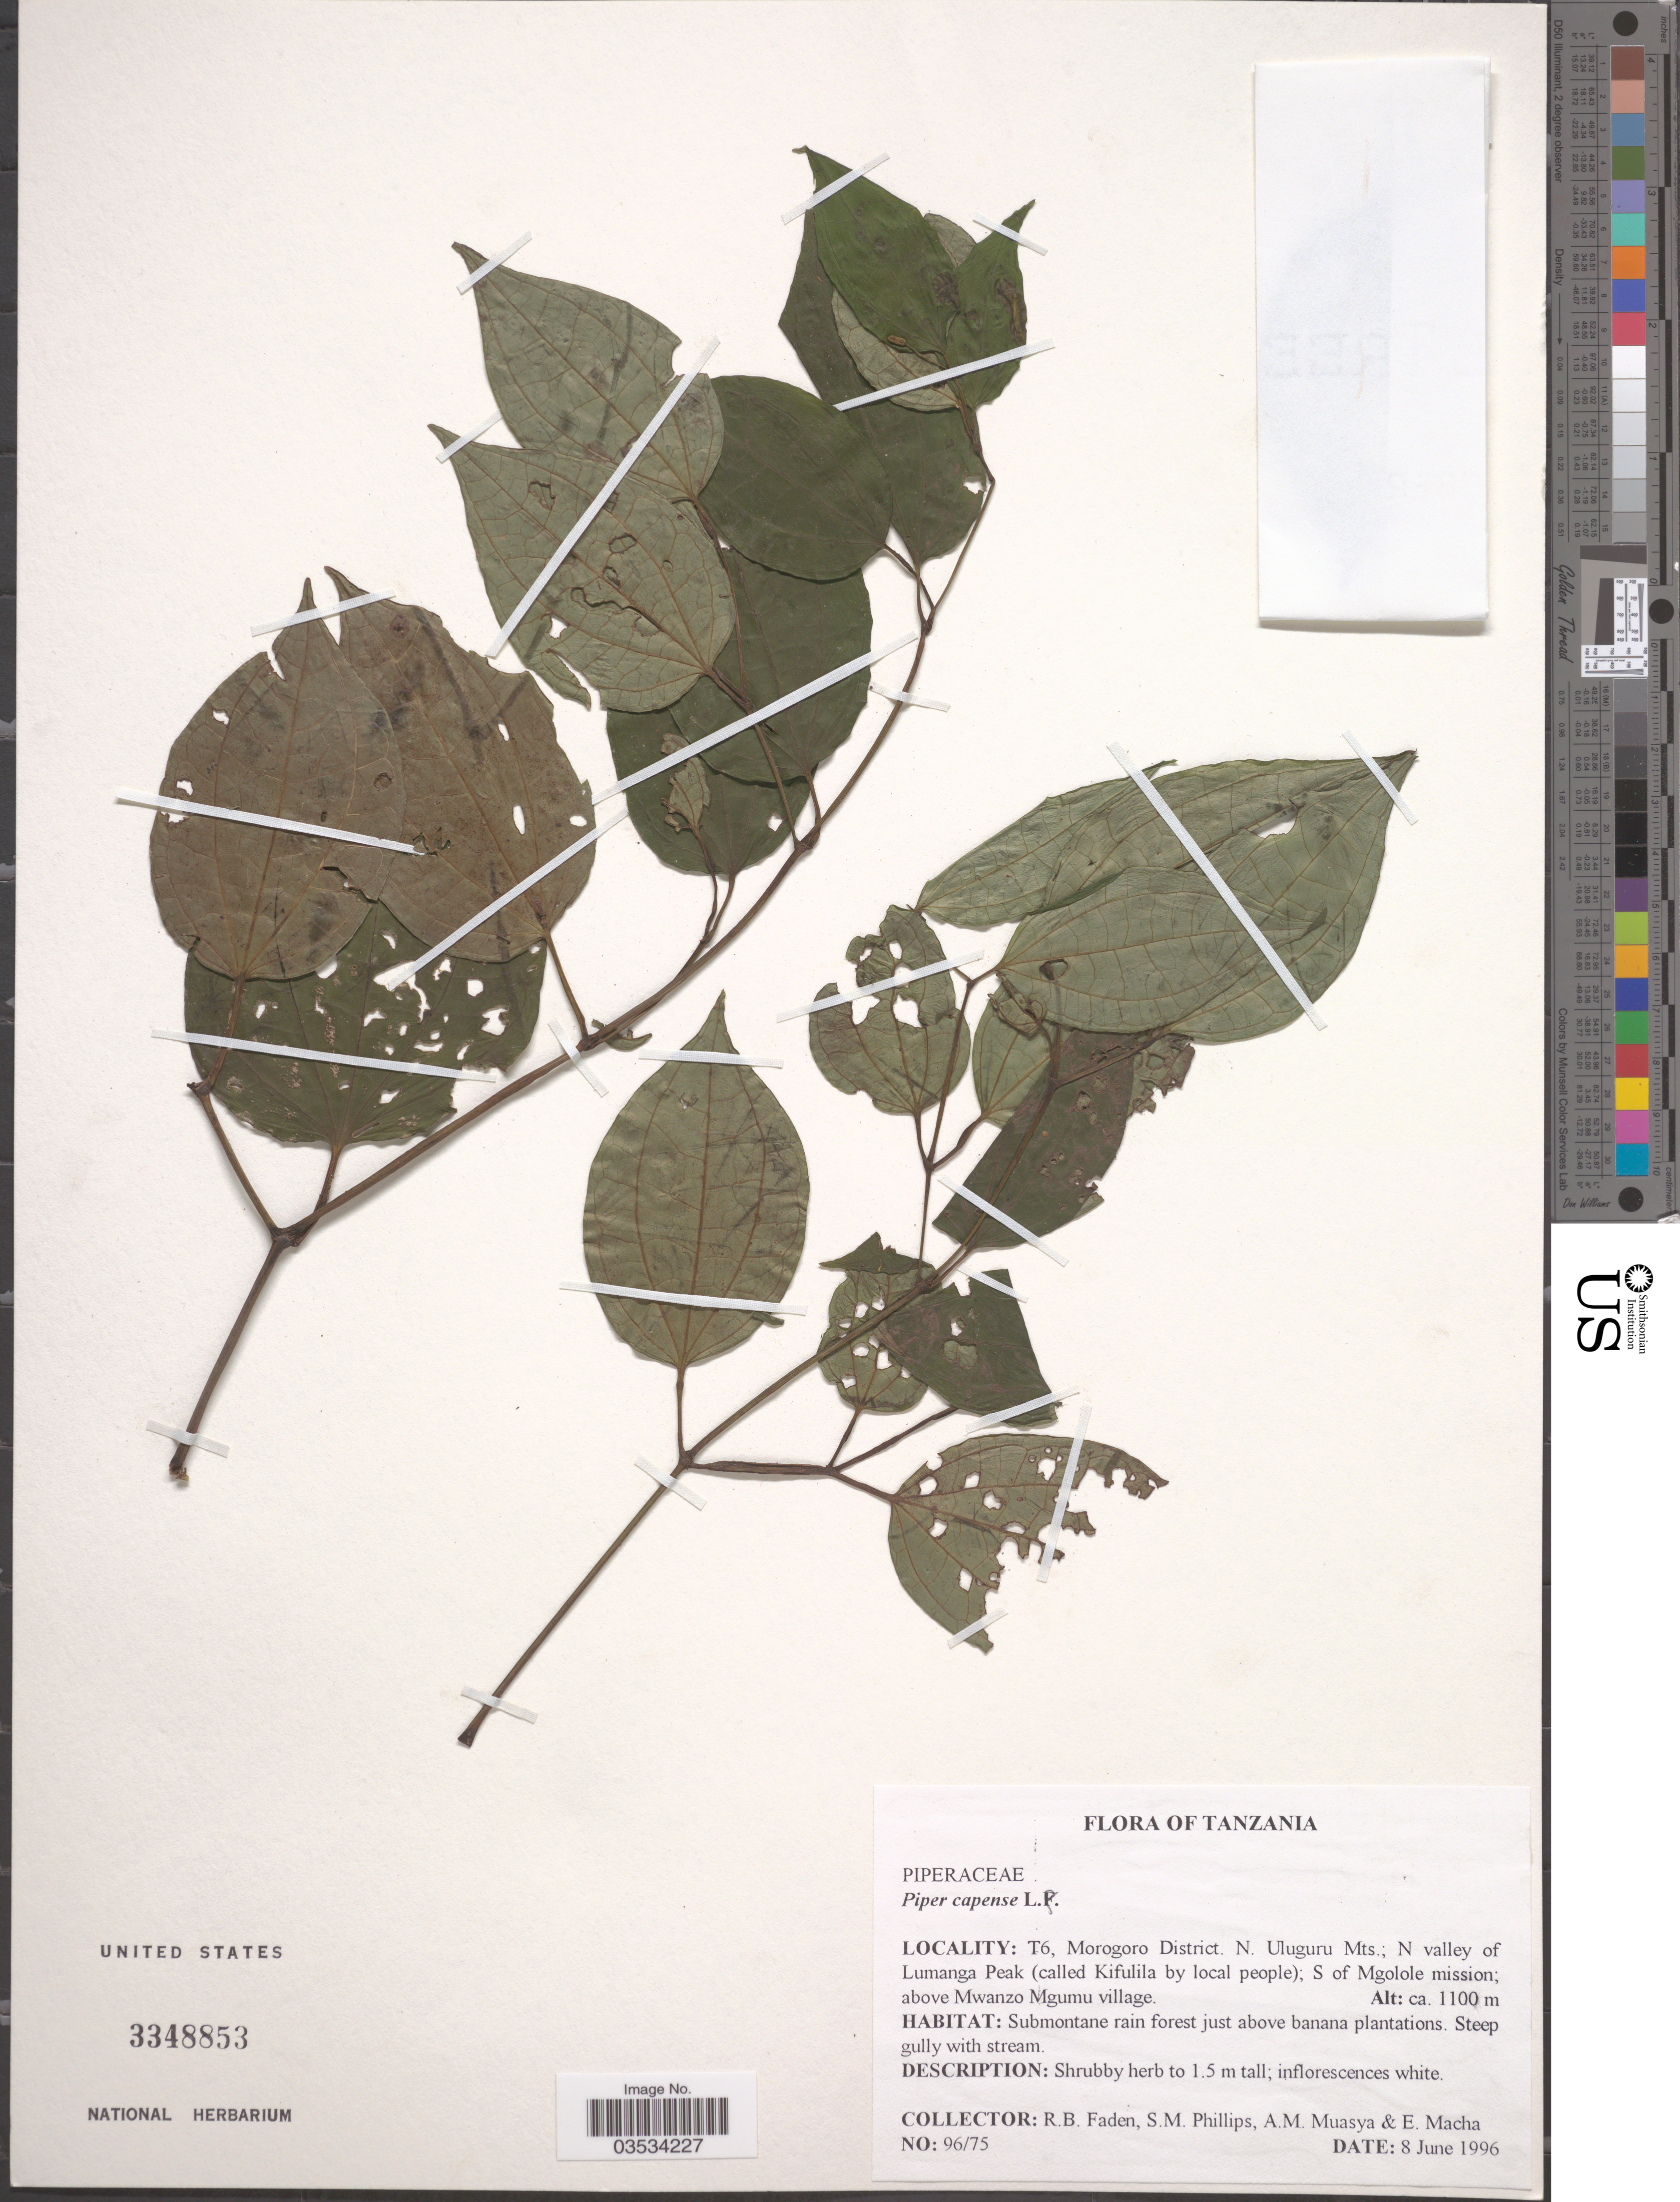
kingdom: Plantae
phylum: Tracheophyta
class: Magnoliopsida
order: Piperales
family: Piperaceae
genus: Piper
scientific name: Piper capense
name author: L. f.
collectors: R. B. Faden, S. M. Phillips, A. Muasya & E. Macha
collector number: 96/75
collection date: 1996-06-08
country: Tanzania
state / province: Morogoro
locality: T6, Morogoro District. N. Uluguru Mts.; N valley of Lumanga Peak (caled Kifulila by local people); s of Mgolole mission; above Mwanzo Mgumu village.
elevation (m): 1100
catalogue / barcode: US 3348853